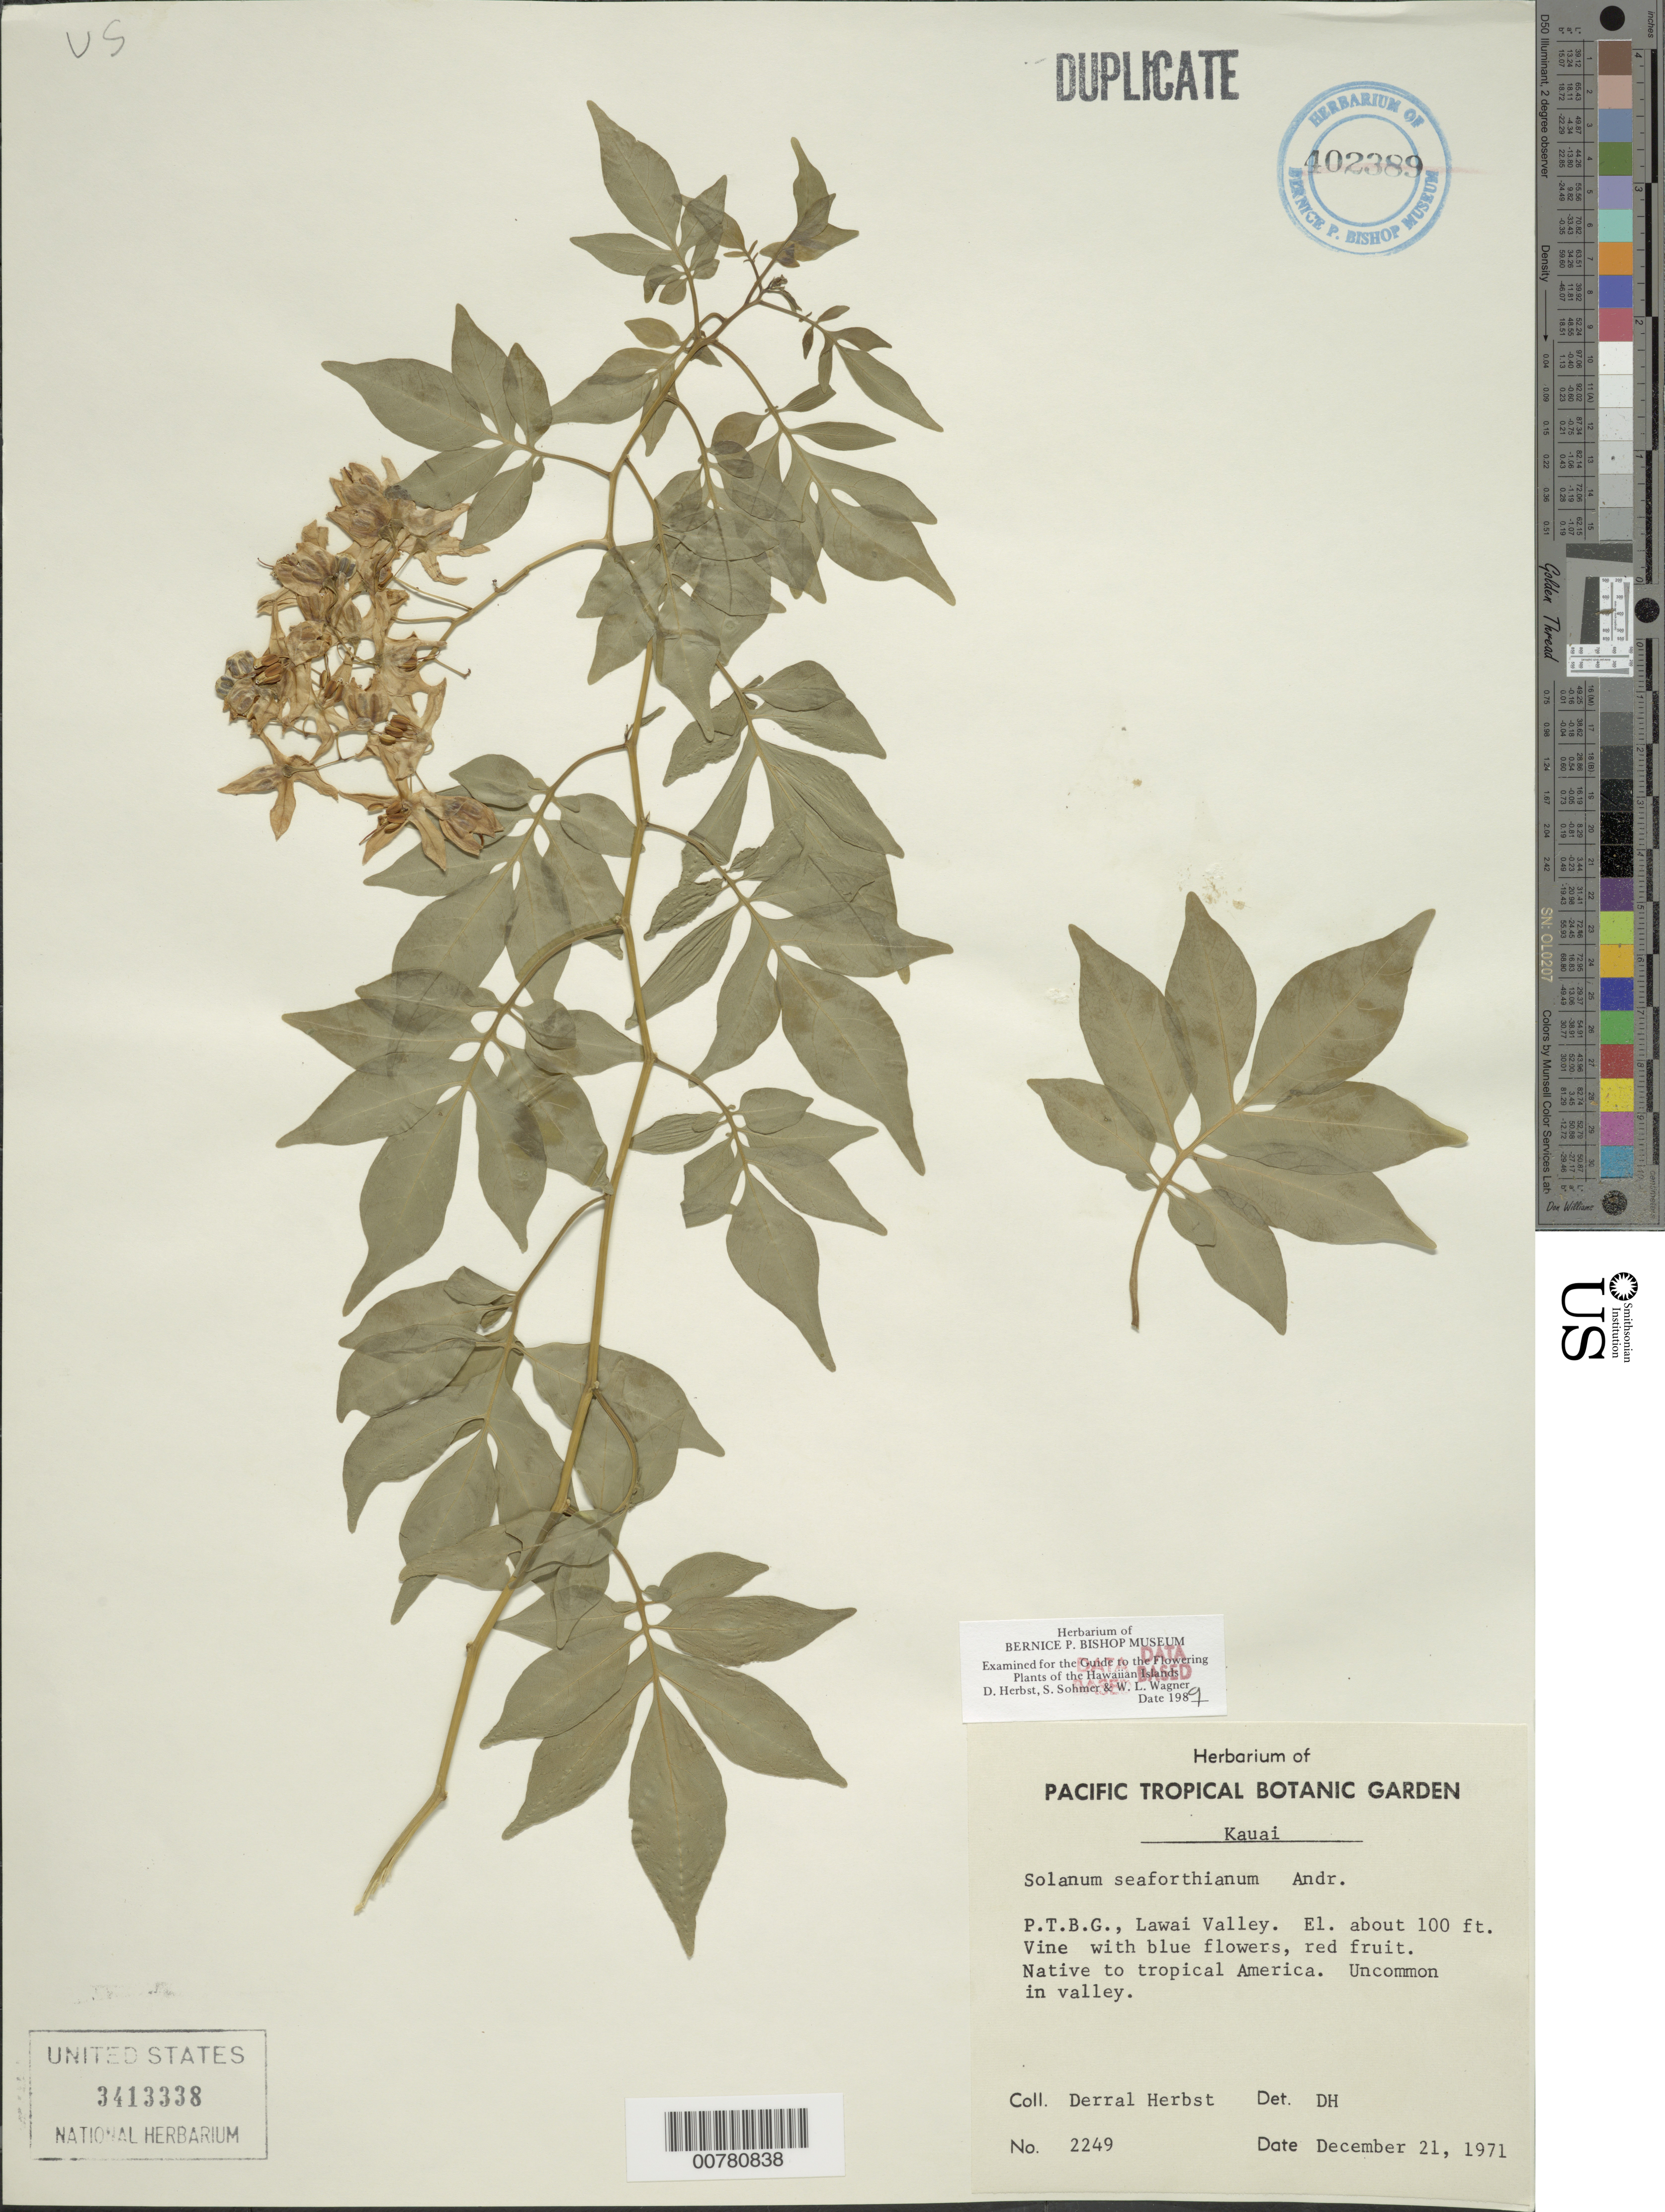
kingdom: Plantae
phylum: Tracheophyta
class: Magnoliopsida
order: Solanales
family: Solanaceae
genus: Solanum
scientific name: Solanum seaforthianum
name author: Andrews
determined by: Wagner, W. L.; Herbst, D. R.; Sohmer, S. H.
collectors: D. R. Herbst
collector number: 2249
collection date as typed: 21 Dec 1971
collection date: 1971-12-21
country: United States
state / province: Hawaii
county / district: Kaui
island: Kaua'i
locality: Lawai Valley; P.T.B.G.; upper palm area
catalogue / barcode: US 3413338